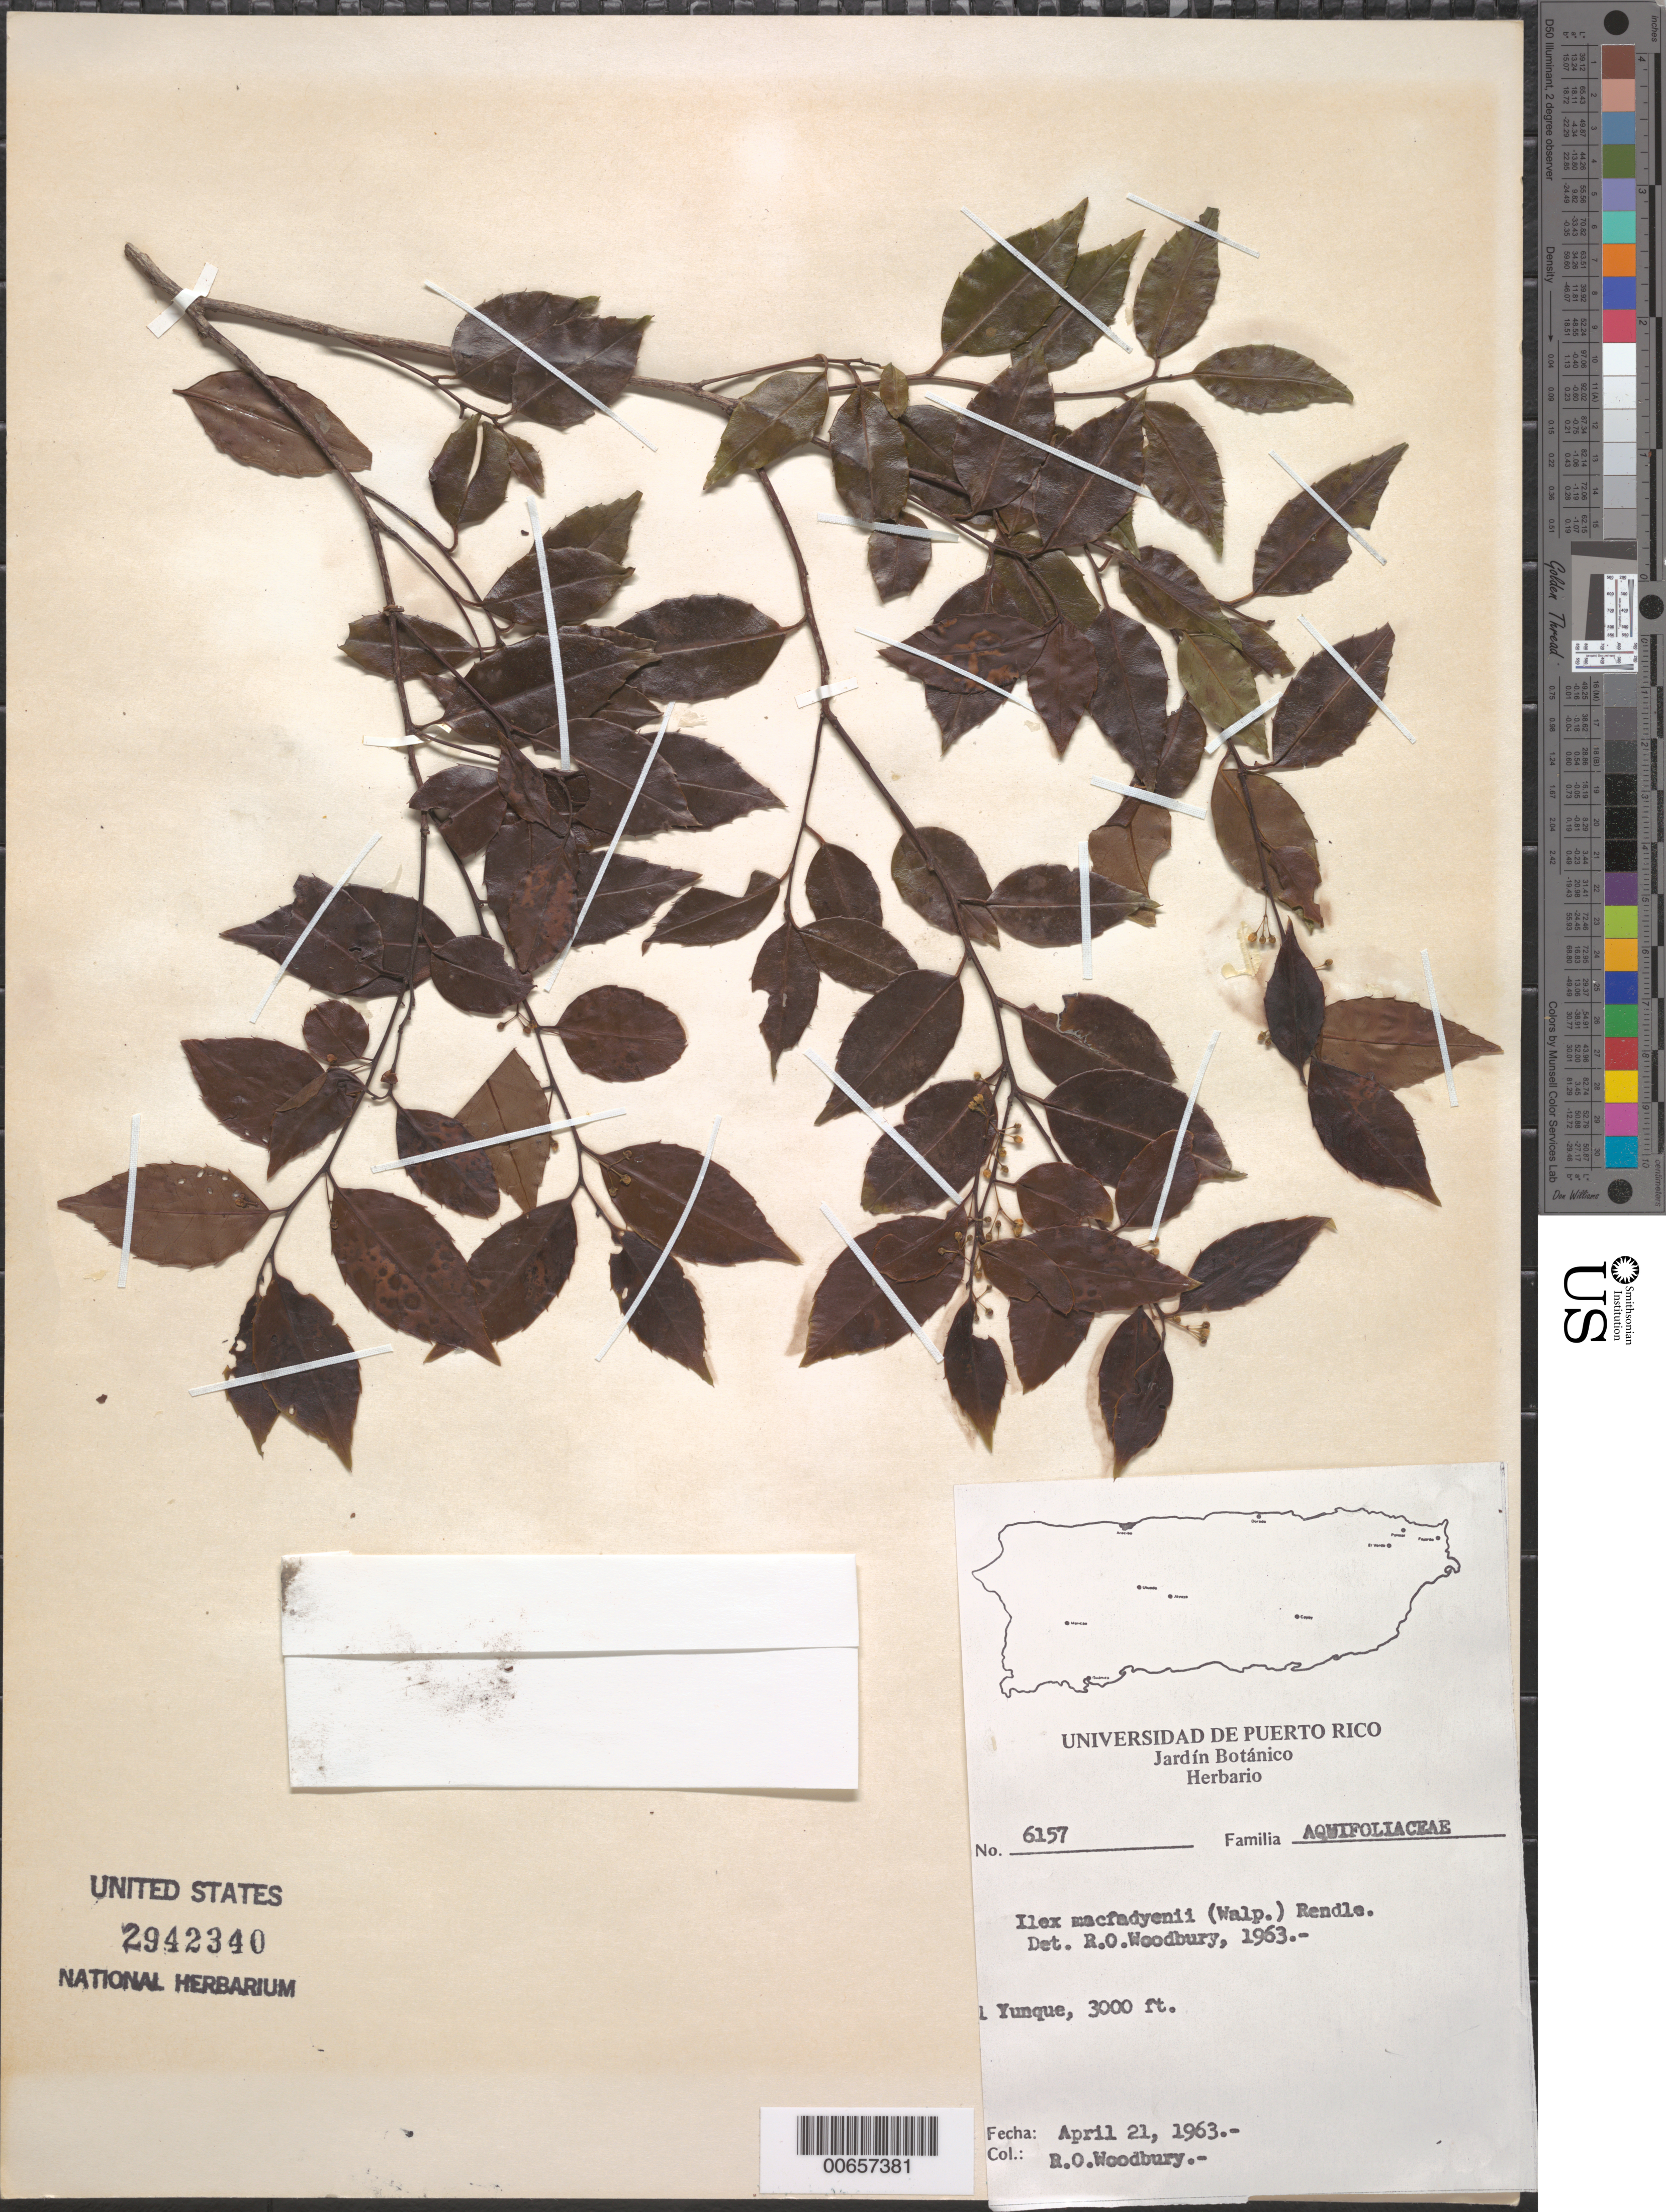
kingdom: Plantae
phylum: Tracheophyta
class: Magnoliopsida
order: Aquifoliales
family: Aquifoliaceae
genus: Ilex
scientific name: Ilex macfadyenii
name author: Rehder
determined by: Woodbury, R. O.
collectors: R. O. Woodbury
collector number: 6157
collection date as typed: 21 Apr 1963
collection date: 1963-04-21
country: Puerto Rico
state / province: Río Grande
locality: El Yunque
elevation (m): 914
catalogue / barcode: US 2942340